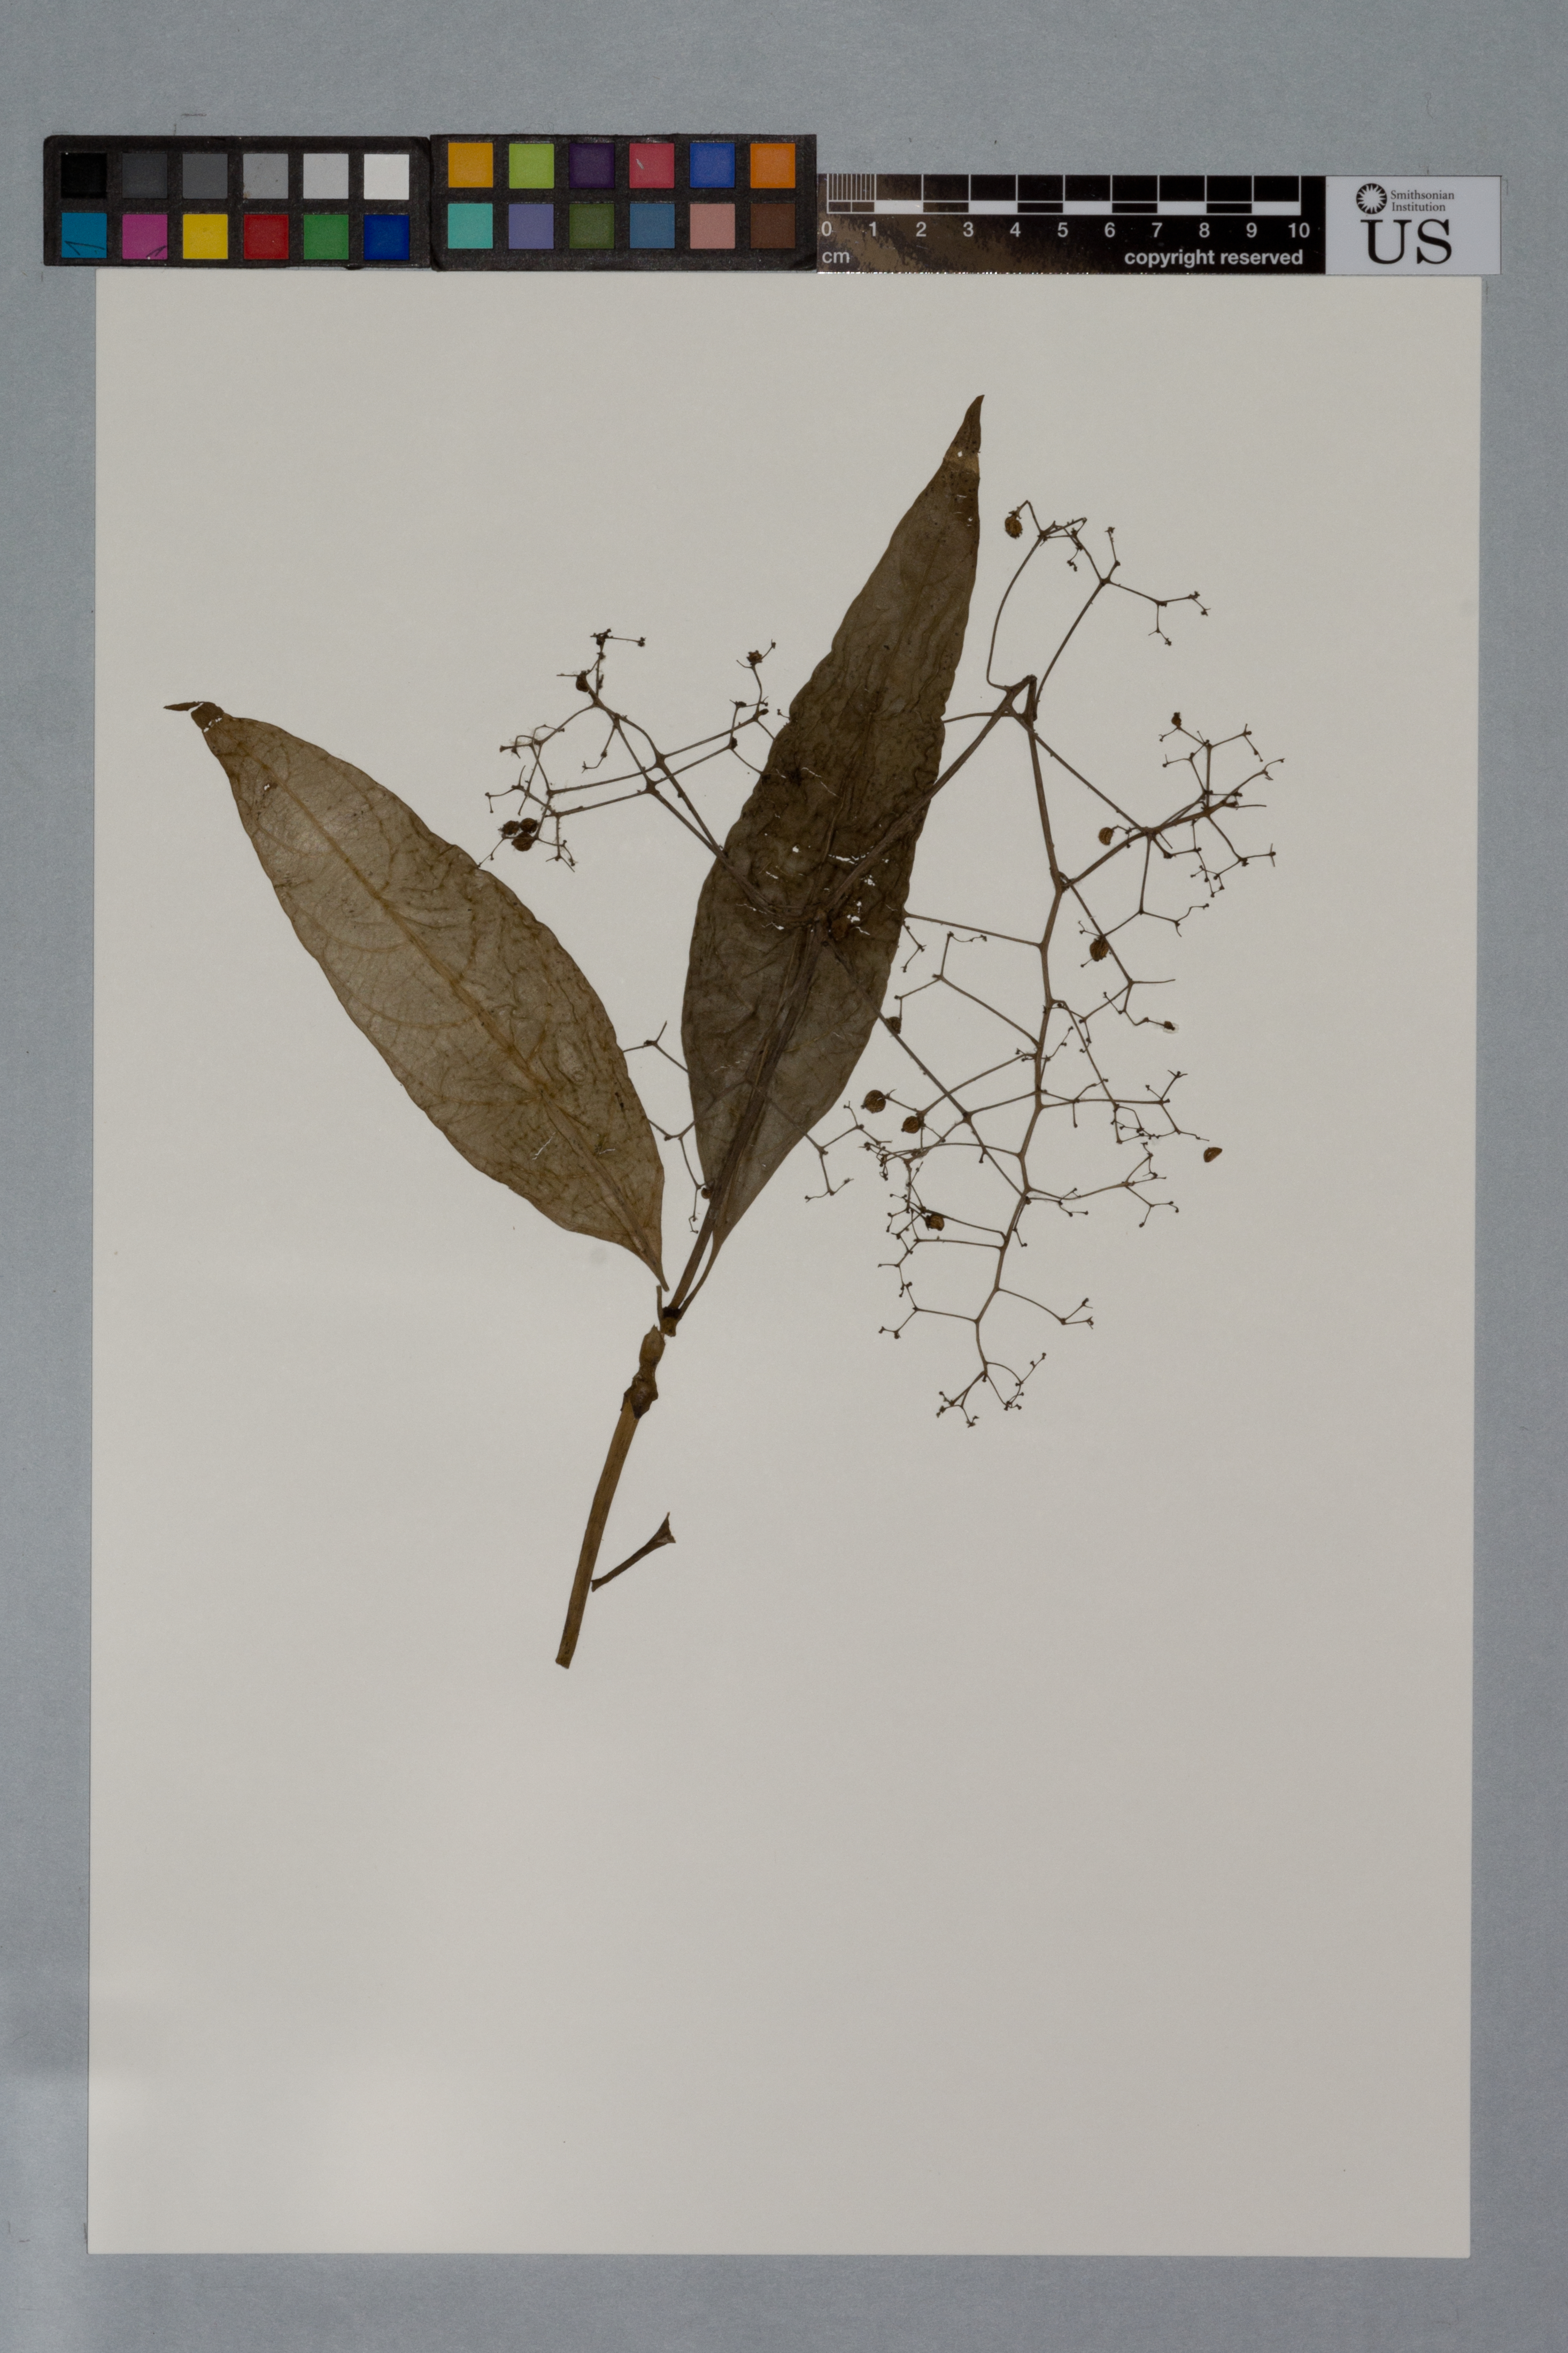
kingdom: Plantae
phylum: Tracheophyta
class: Magnoliopsida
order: Gentianales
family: Rubiaceae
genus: Psychotria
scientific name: Psychotria bostrychothyrsus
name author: Sandwith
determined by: Taylor, Charlotte M.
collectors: H. D. Clarke, R. Williams, C. Perry, E. Tripp & J. Kelly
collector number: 8901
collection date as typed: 3 June 2001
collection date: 2001-06-03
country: Guyana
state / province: Potaro-Siparuni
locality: Upper Potaro R., 2 km south of camp, along stream (affluent of Potaro R.)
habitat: Dense forest and streamside vegetation, sandstone & laterite with Tococa, Tachigali & Psychotria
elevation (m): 650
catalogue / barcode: US 3493345